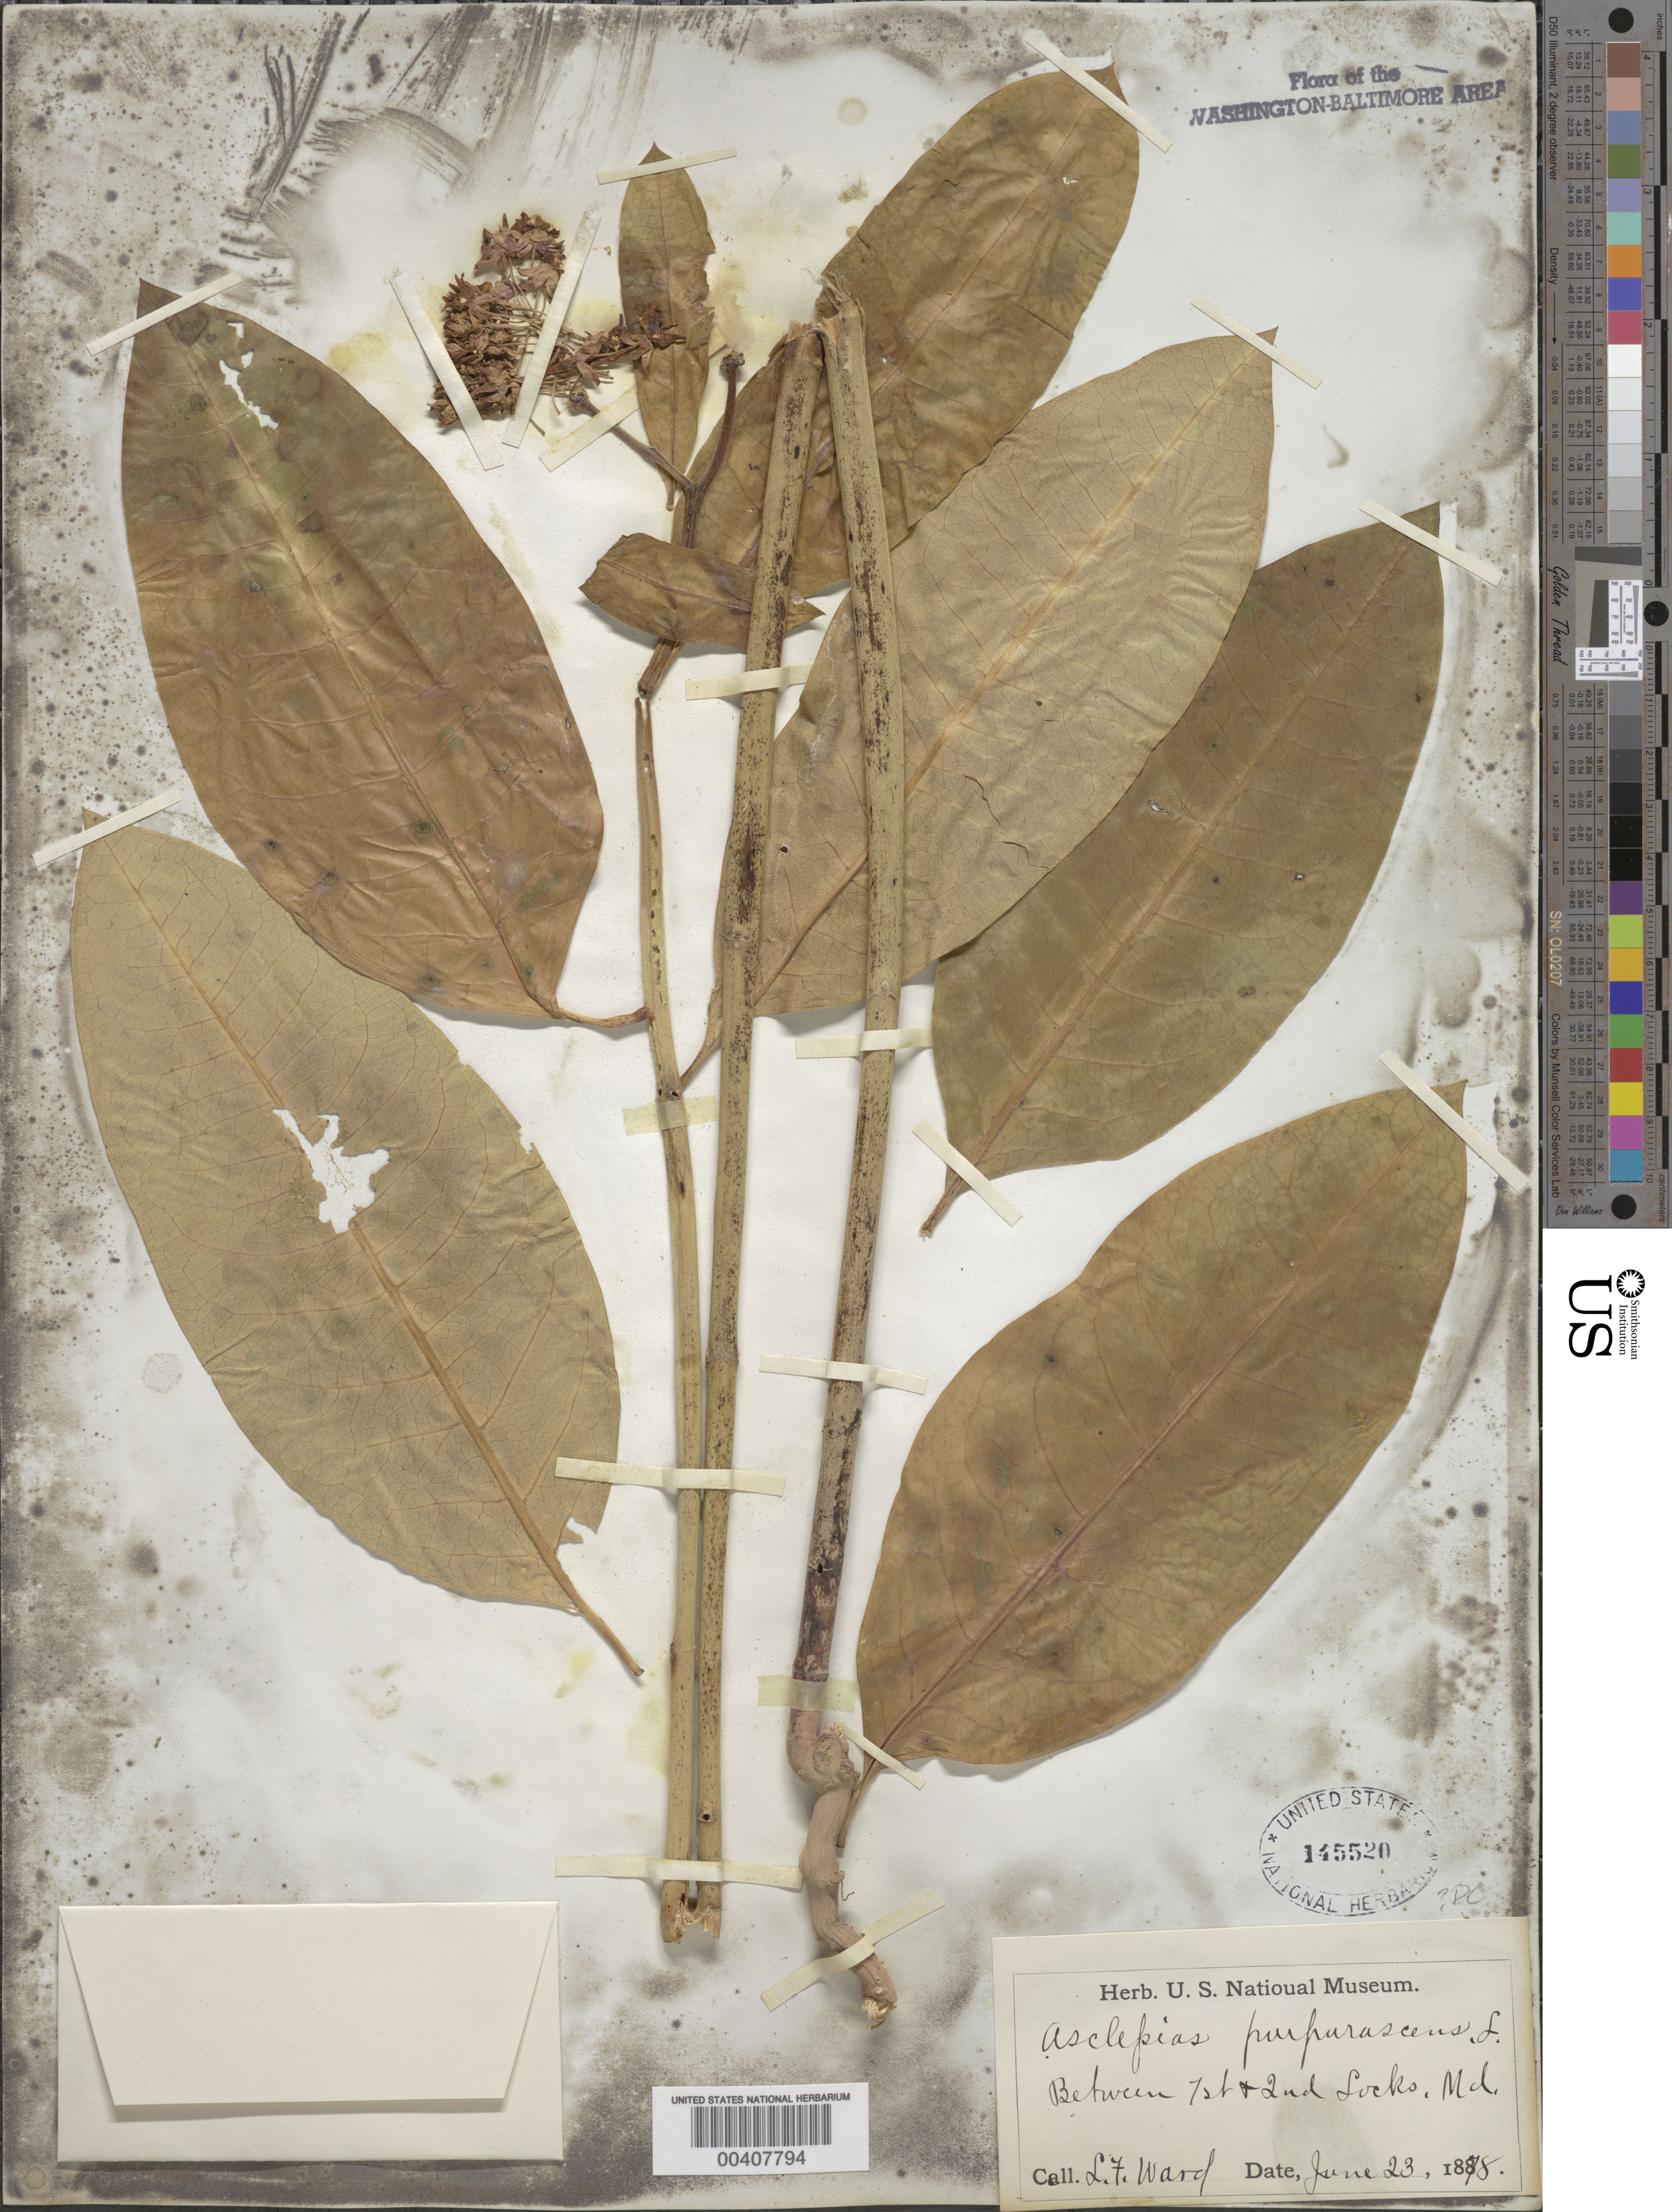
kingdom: Plantae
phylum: Tracheophyta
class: Magnoliopsida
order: Gentianales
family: Apocynaceae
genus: Asclepias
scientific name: Asclepias purpurascens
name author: L.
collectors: L. F. Ward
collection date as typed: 23 Jun 1878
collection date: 1878-06-23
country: United States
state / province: District of Columbia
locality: between 1st and 2nd Lock, C. and O. Canal C. & O. Canal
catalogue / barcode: US 145520